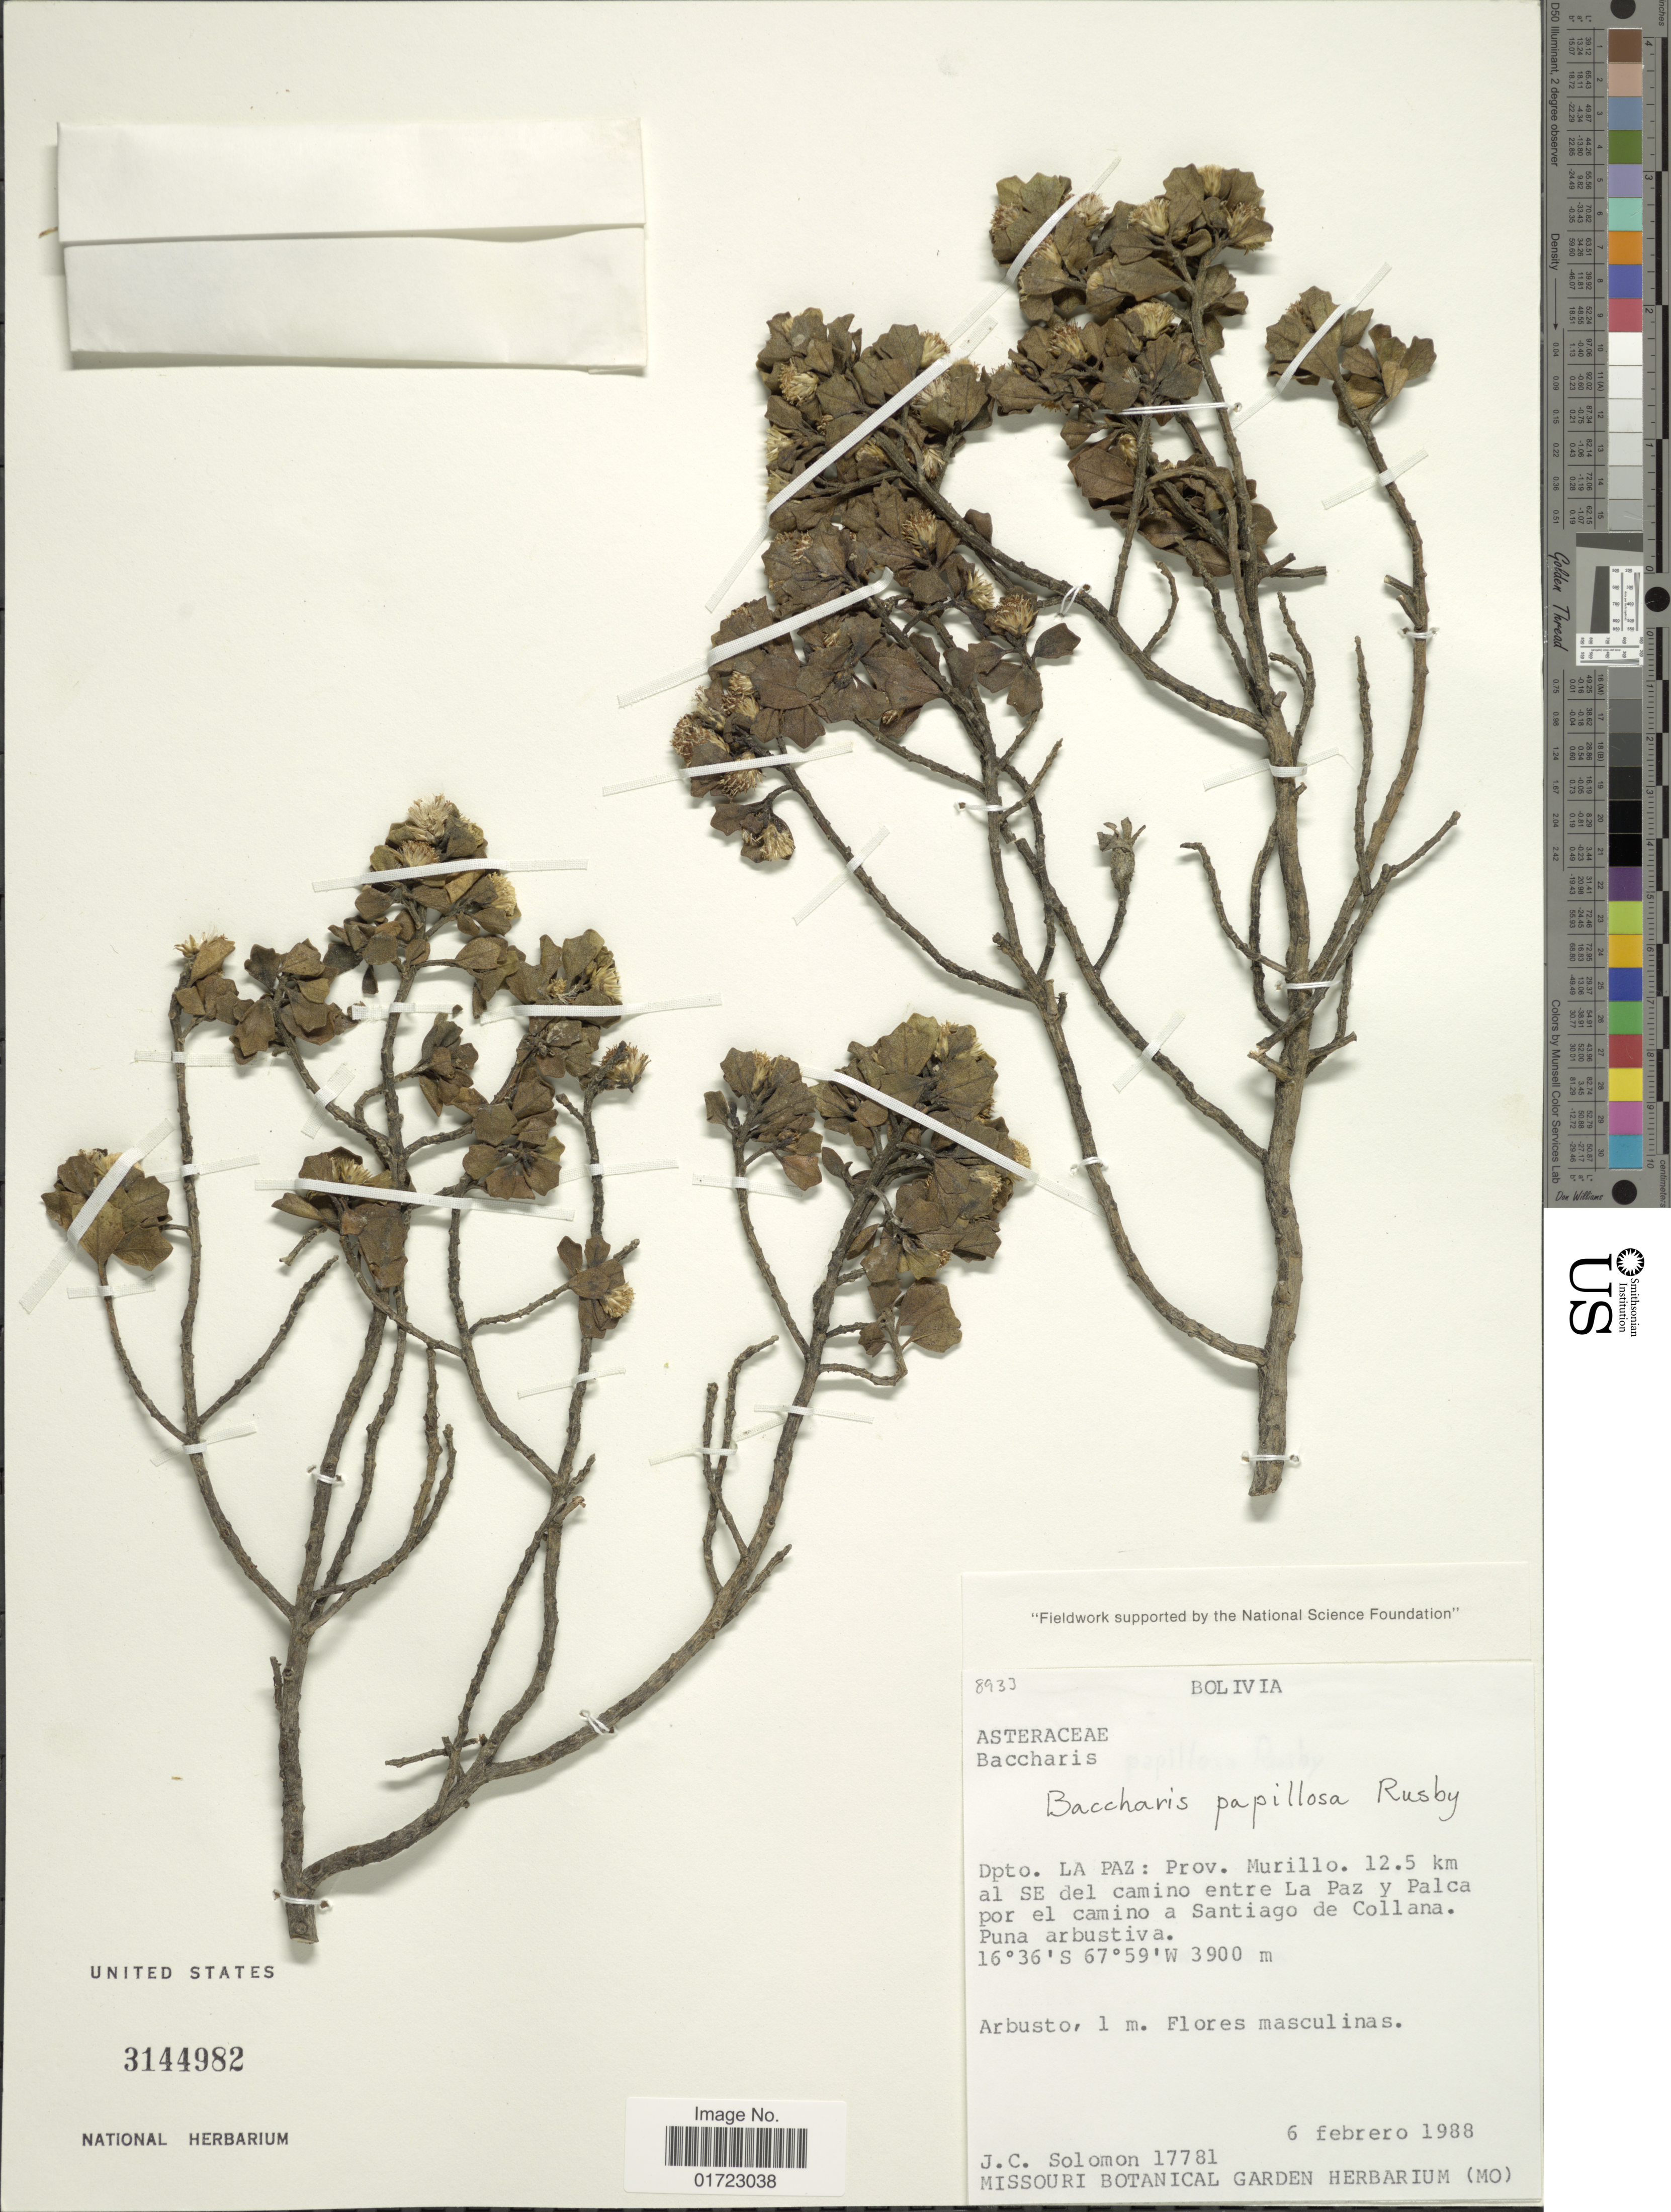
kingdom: Plantae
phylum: Tracheophyta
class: Magnoliopsida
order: Asterales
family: Asteraceae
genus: Baccharis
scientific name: Baccharis papillosa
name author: Rusby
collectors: J. C. Solomon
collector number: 17781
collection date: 1988-02-06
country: Bolivia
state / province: La Paz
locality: Prov. Murillo. 12.5 km al SE del camino entre La Paz y Palca por el camino a Santiago de Collana.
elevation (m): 3900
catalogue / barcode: US 3144982